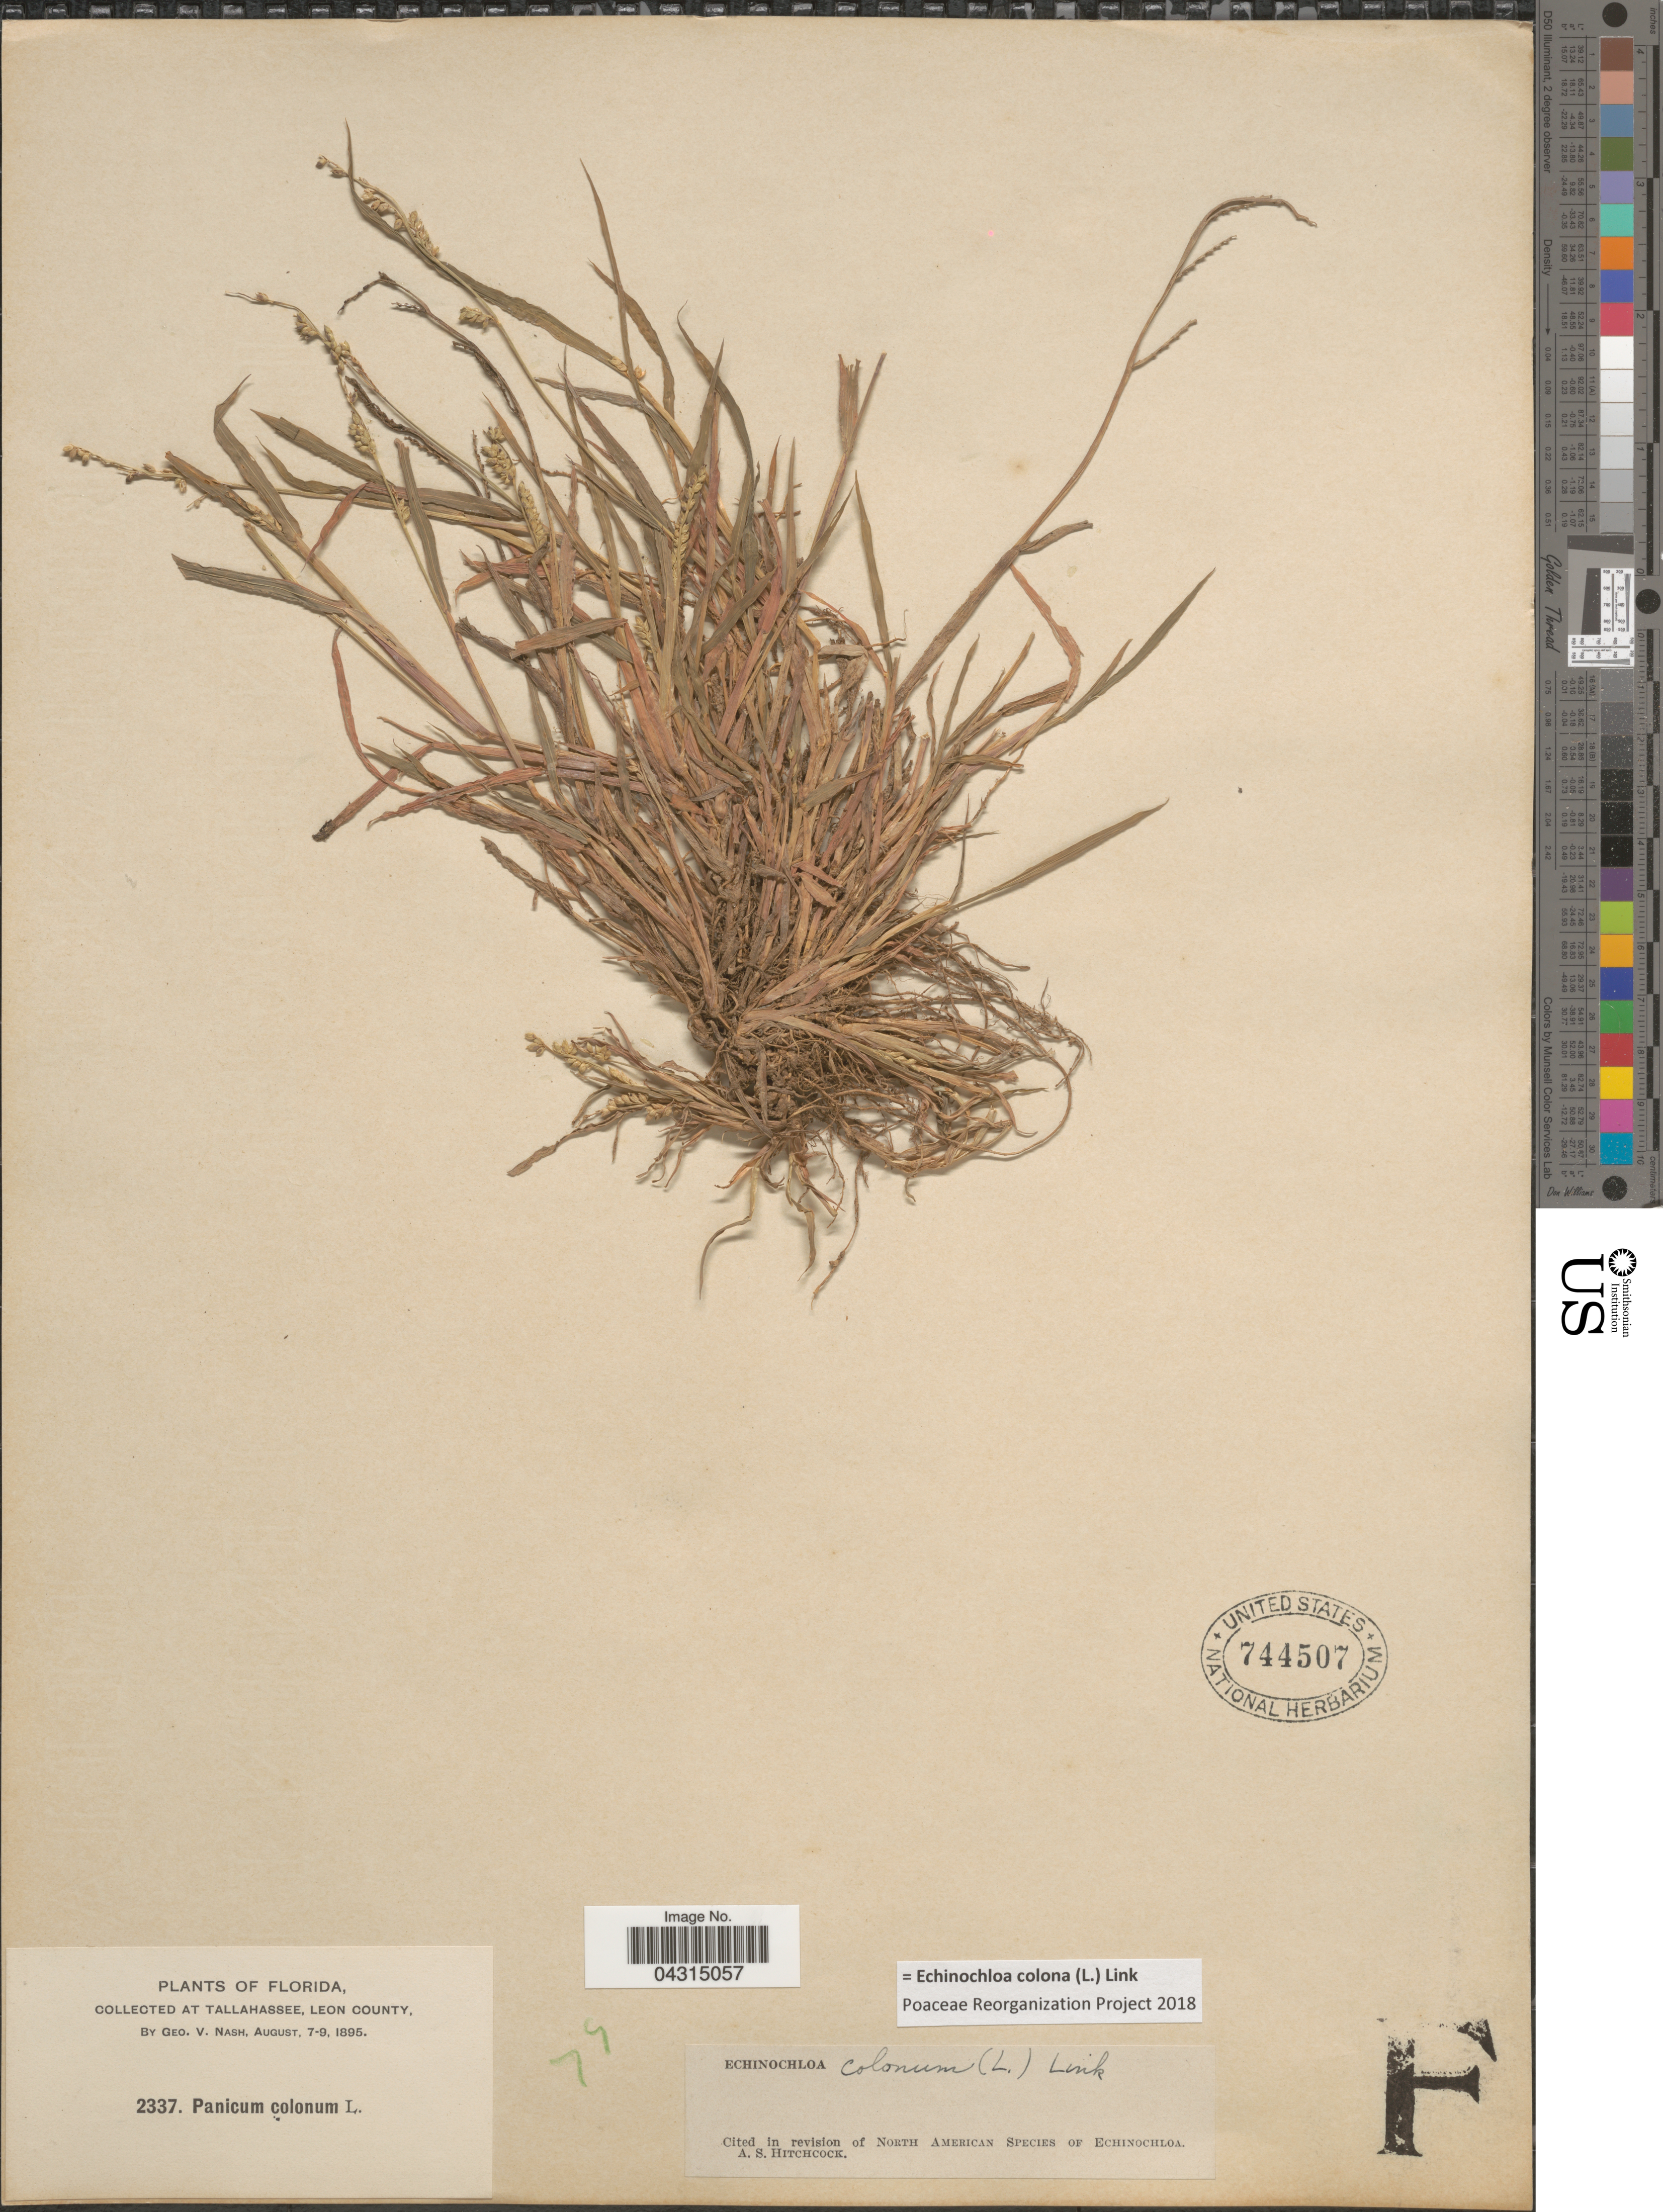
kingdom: Plantae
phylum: Tracheophyta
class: Liliopsida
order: Poales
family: Poaceae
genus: Echinochloa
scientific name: Echinochloa colona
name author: (L.) Link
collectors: G. V. Nash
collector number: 2337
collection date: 1895-08-07/1895-08-09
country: United States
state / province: Florida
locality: At Tallahassee, Leon County.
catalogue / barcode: US 744507